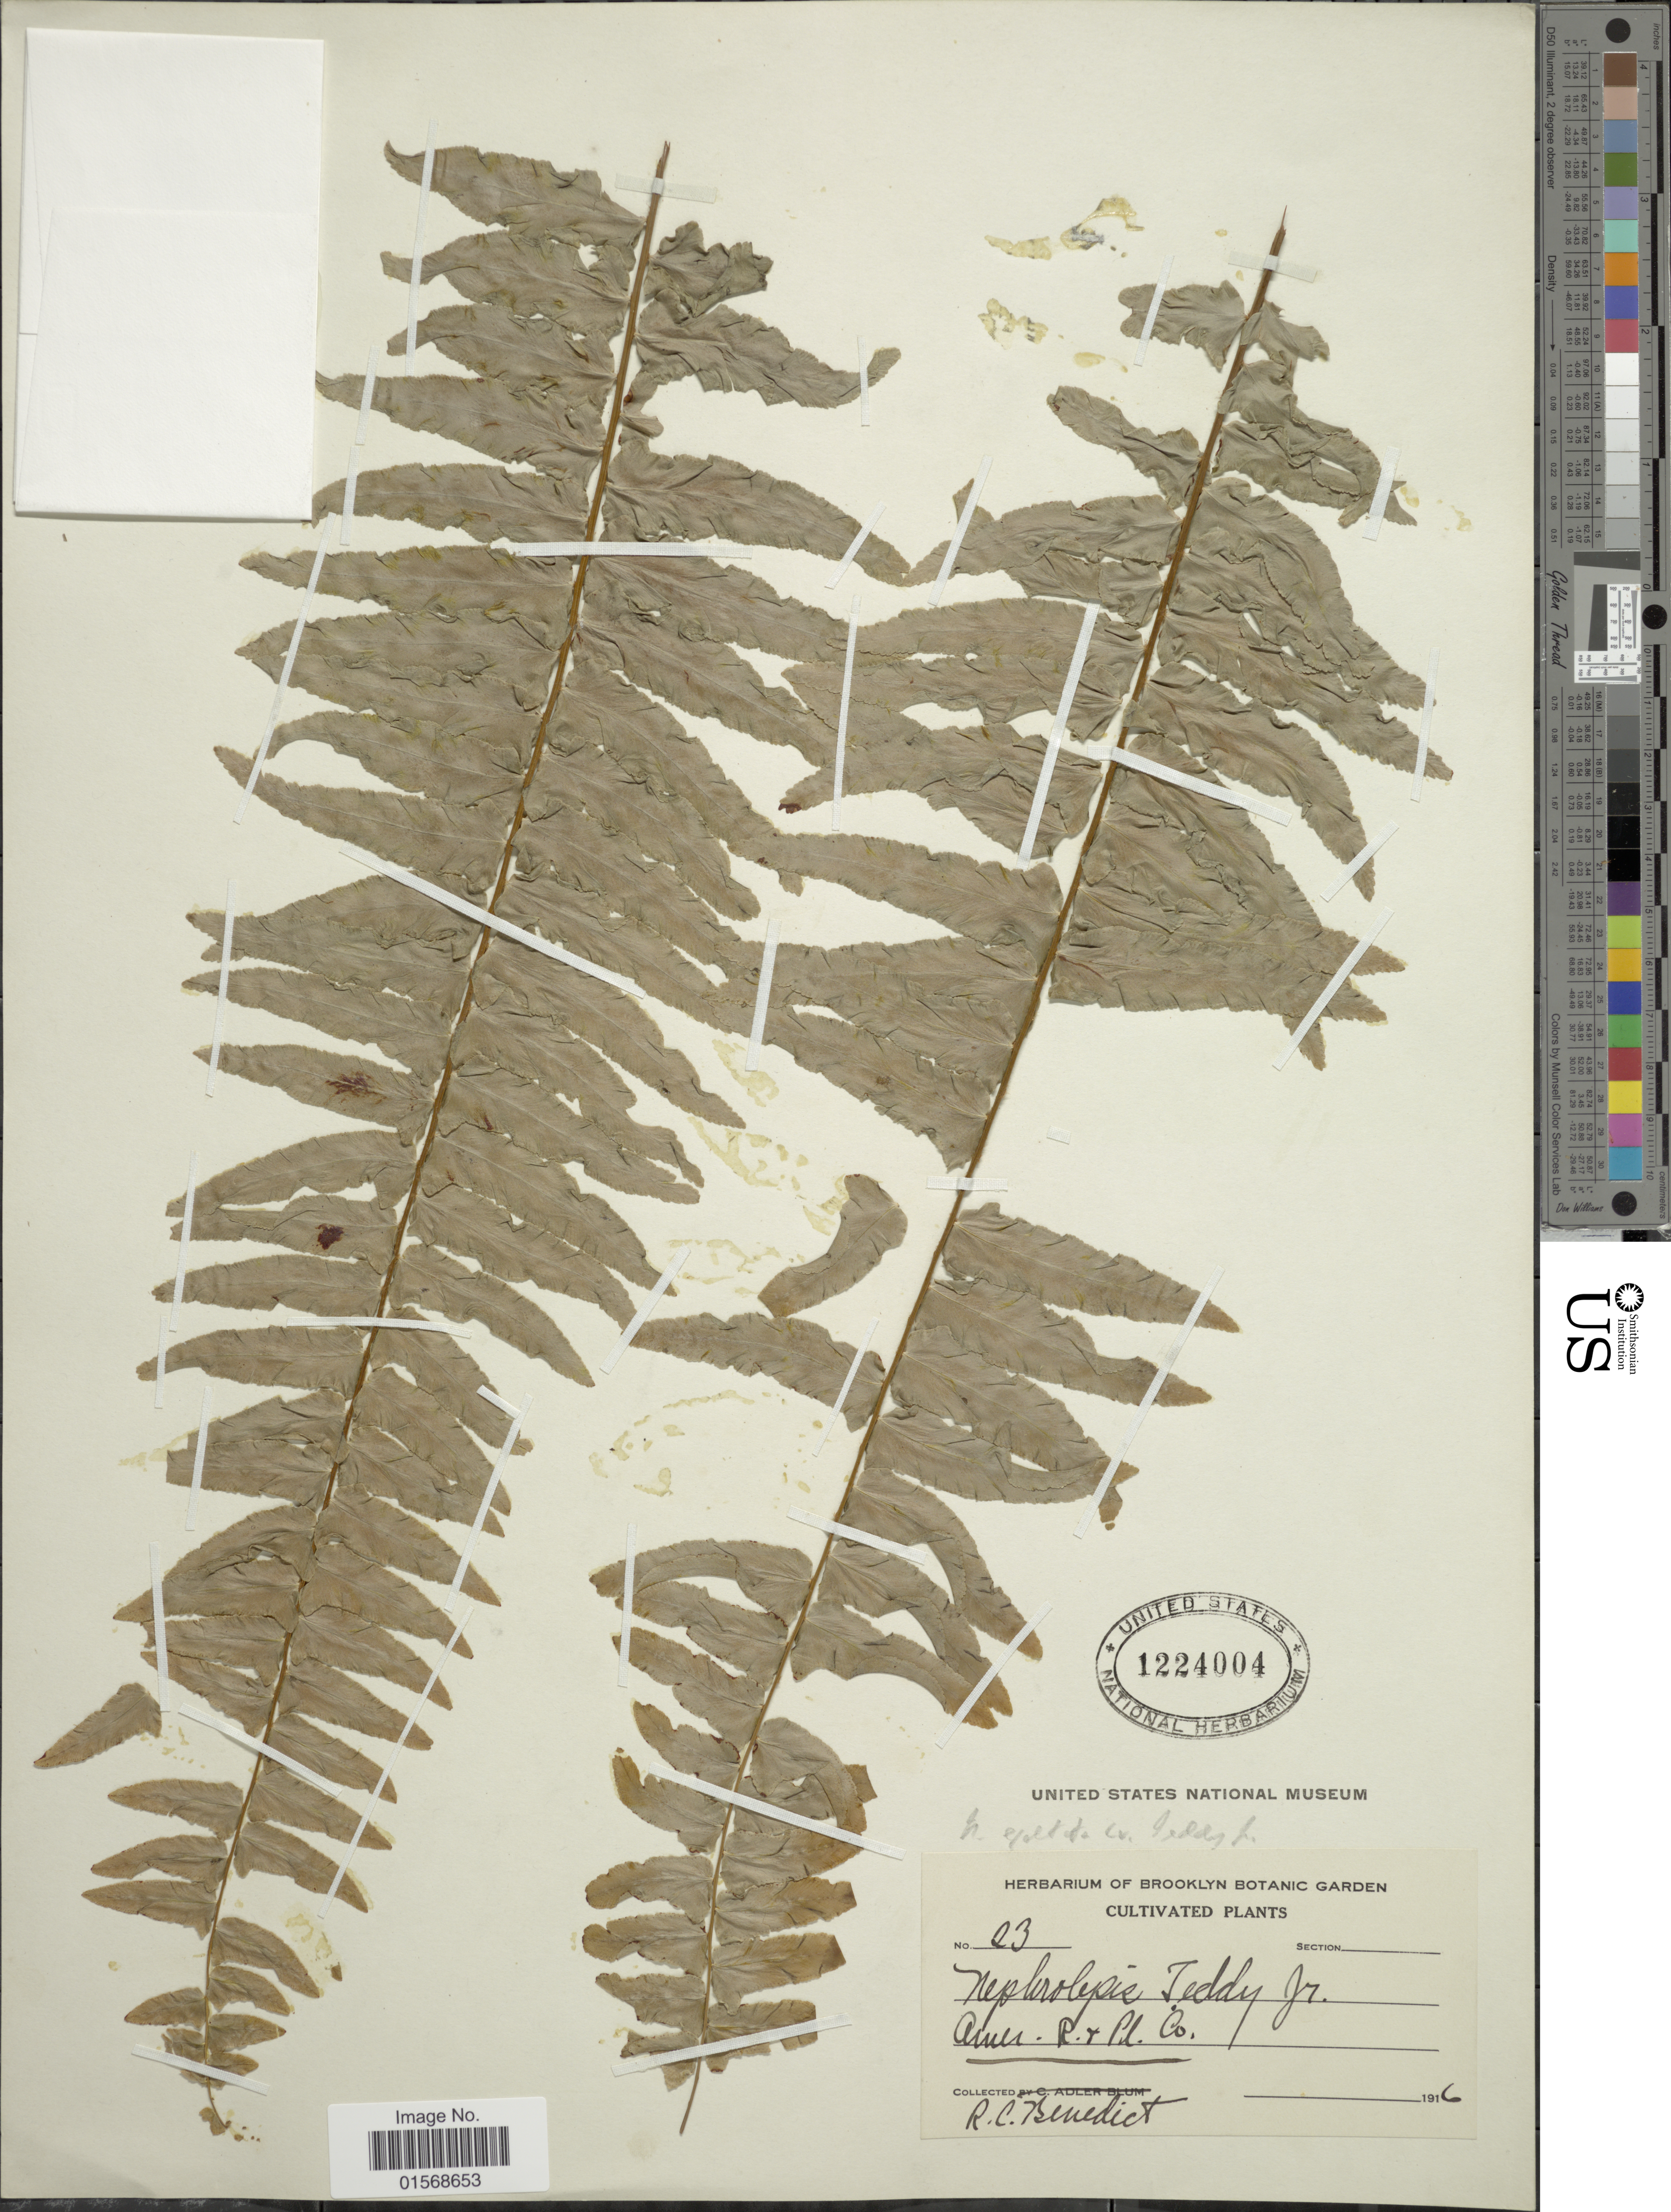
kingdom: Plantae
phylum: Tracheophyta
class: Polypodiopsida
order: Polypodiales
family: Nephrolepidaceae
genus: Nephrolepis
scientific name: Nephrolepis 'Teddy Jr'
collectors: R. C. Benedict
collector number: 23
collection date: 1916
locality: Amer. R. & Pl. Co. [interpreted]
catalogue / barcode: US 1224004